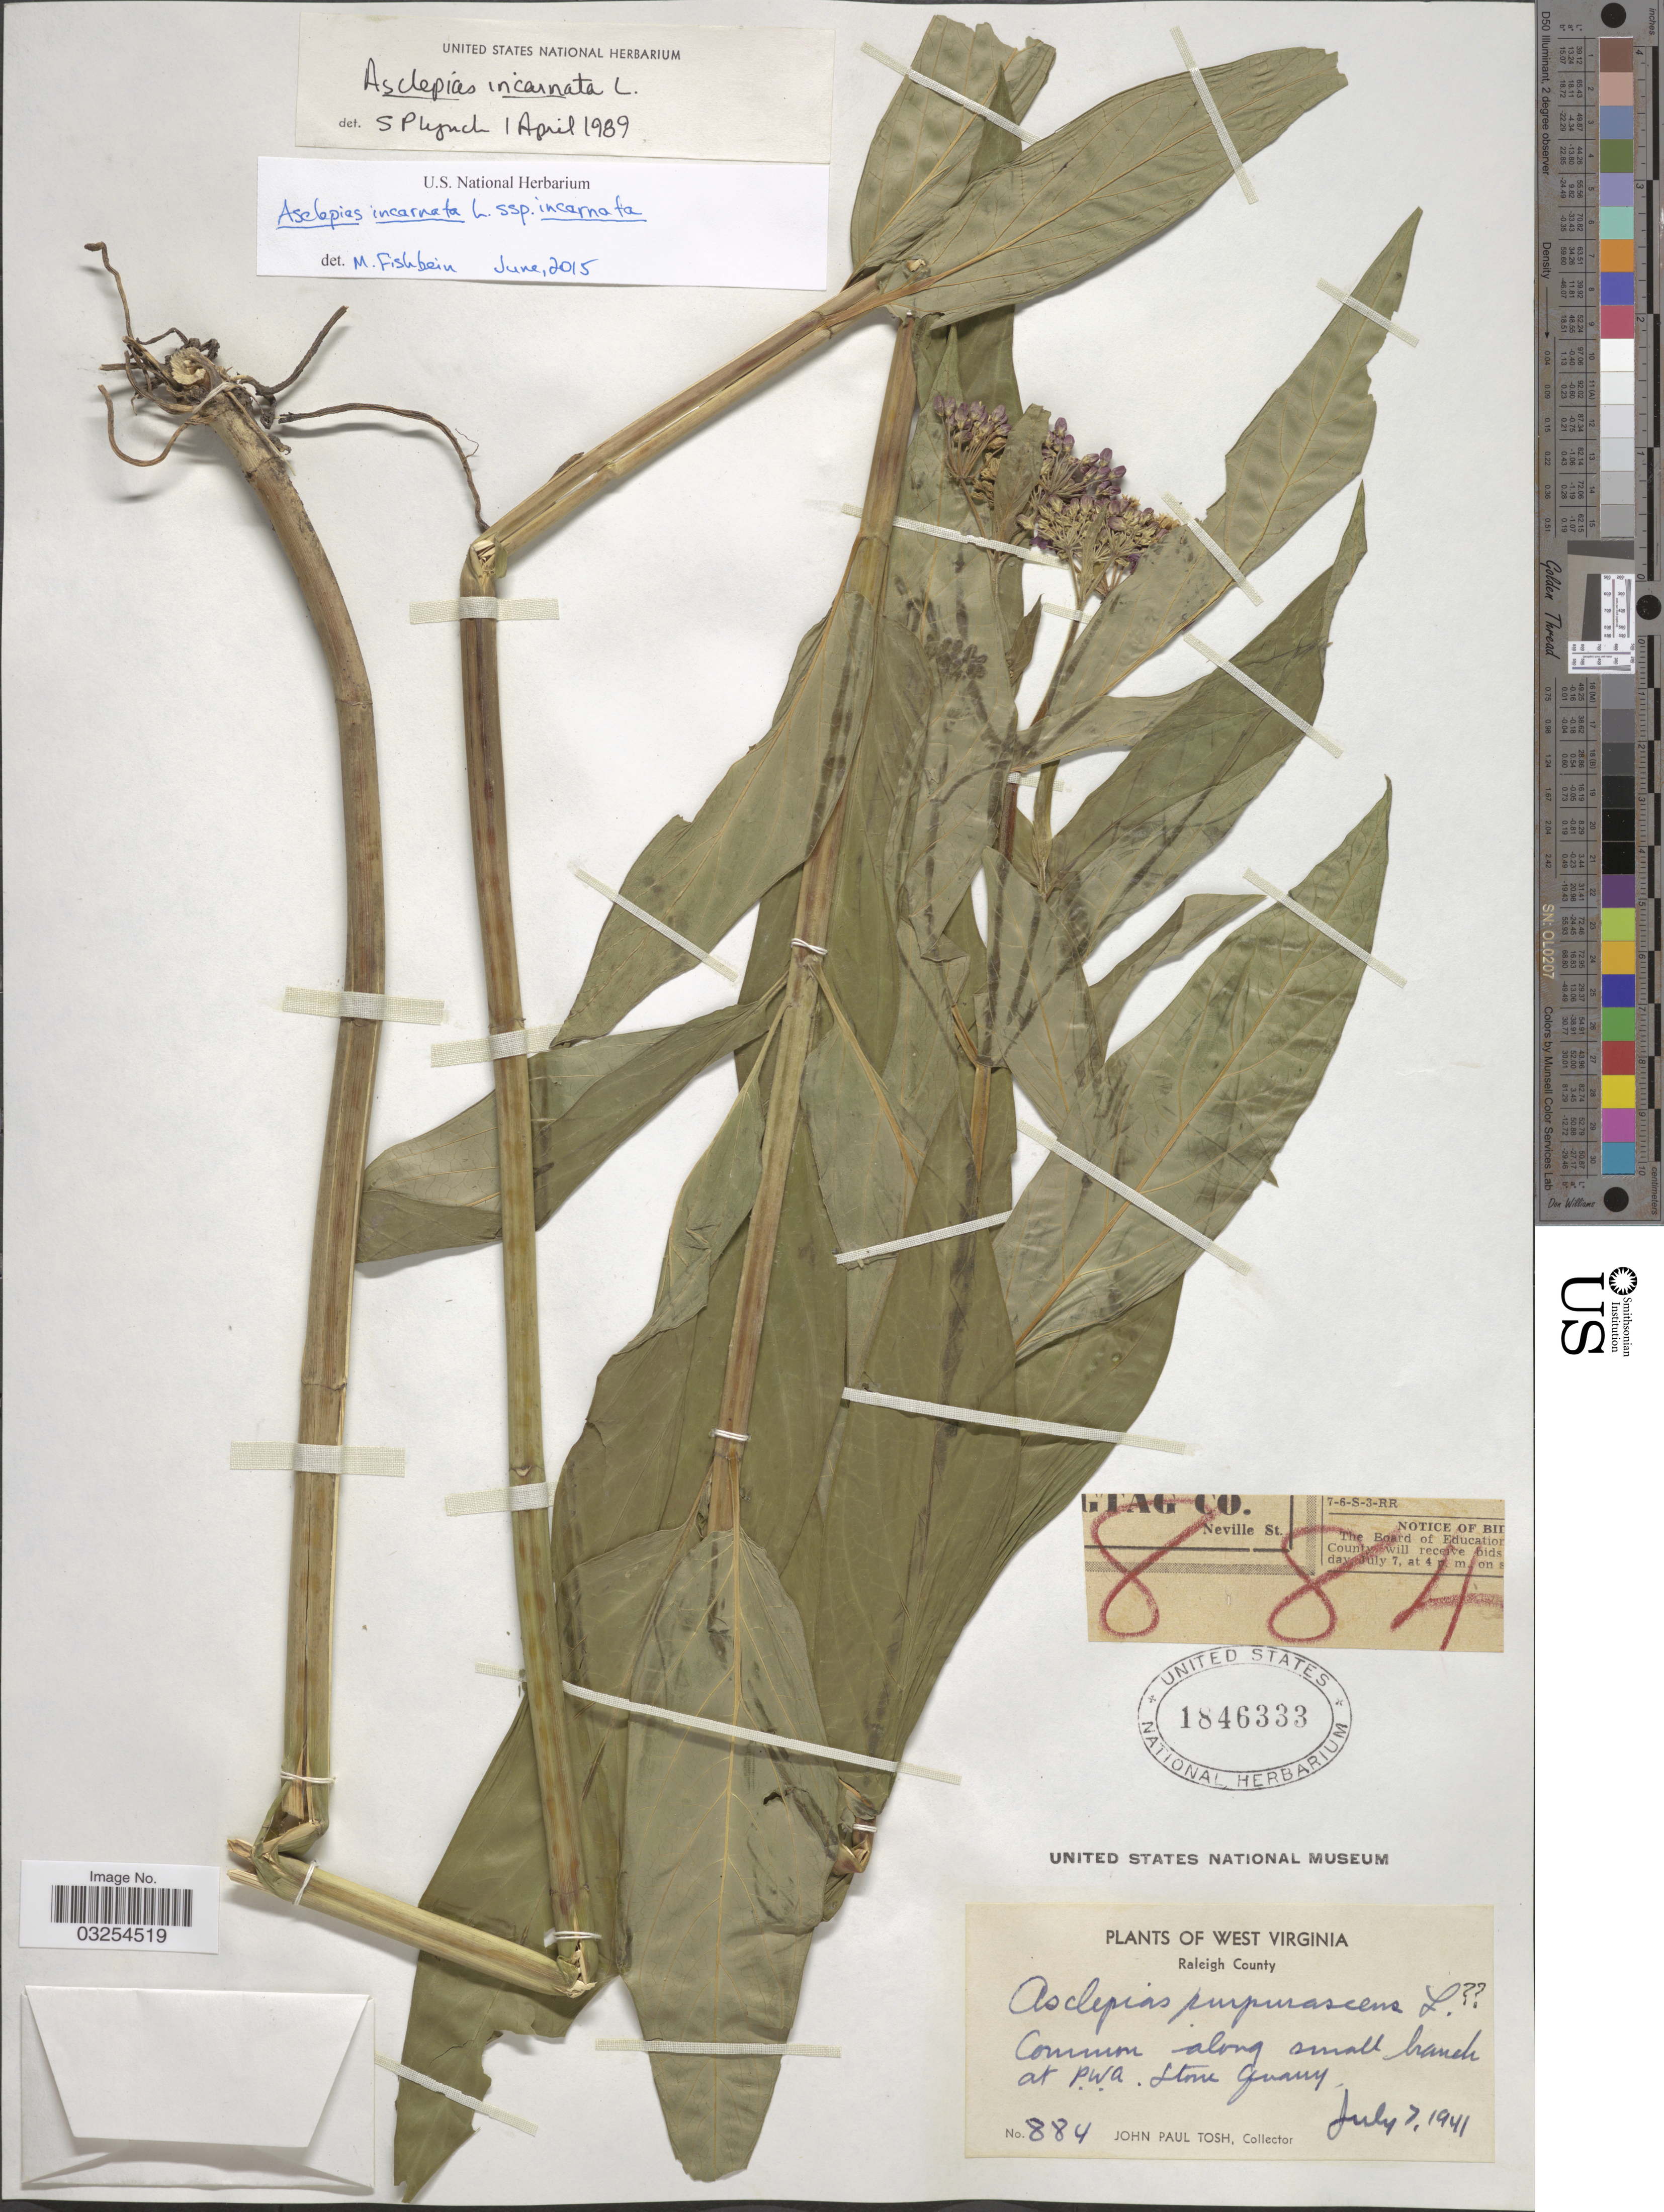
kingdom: Plantae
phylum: Tracheophyta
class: Magnoliopsida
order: Gentianales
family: Apocynaceae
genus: Asclepias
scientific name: Asclepias incarnata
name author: L.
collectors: J. Tosh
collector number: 884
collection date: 1941-07-07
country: United States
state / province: West Virginia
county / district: Raleigh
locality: Raleigh County, along small branch at P.W.A. Stone Quarry.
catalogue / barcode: US 1846333